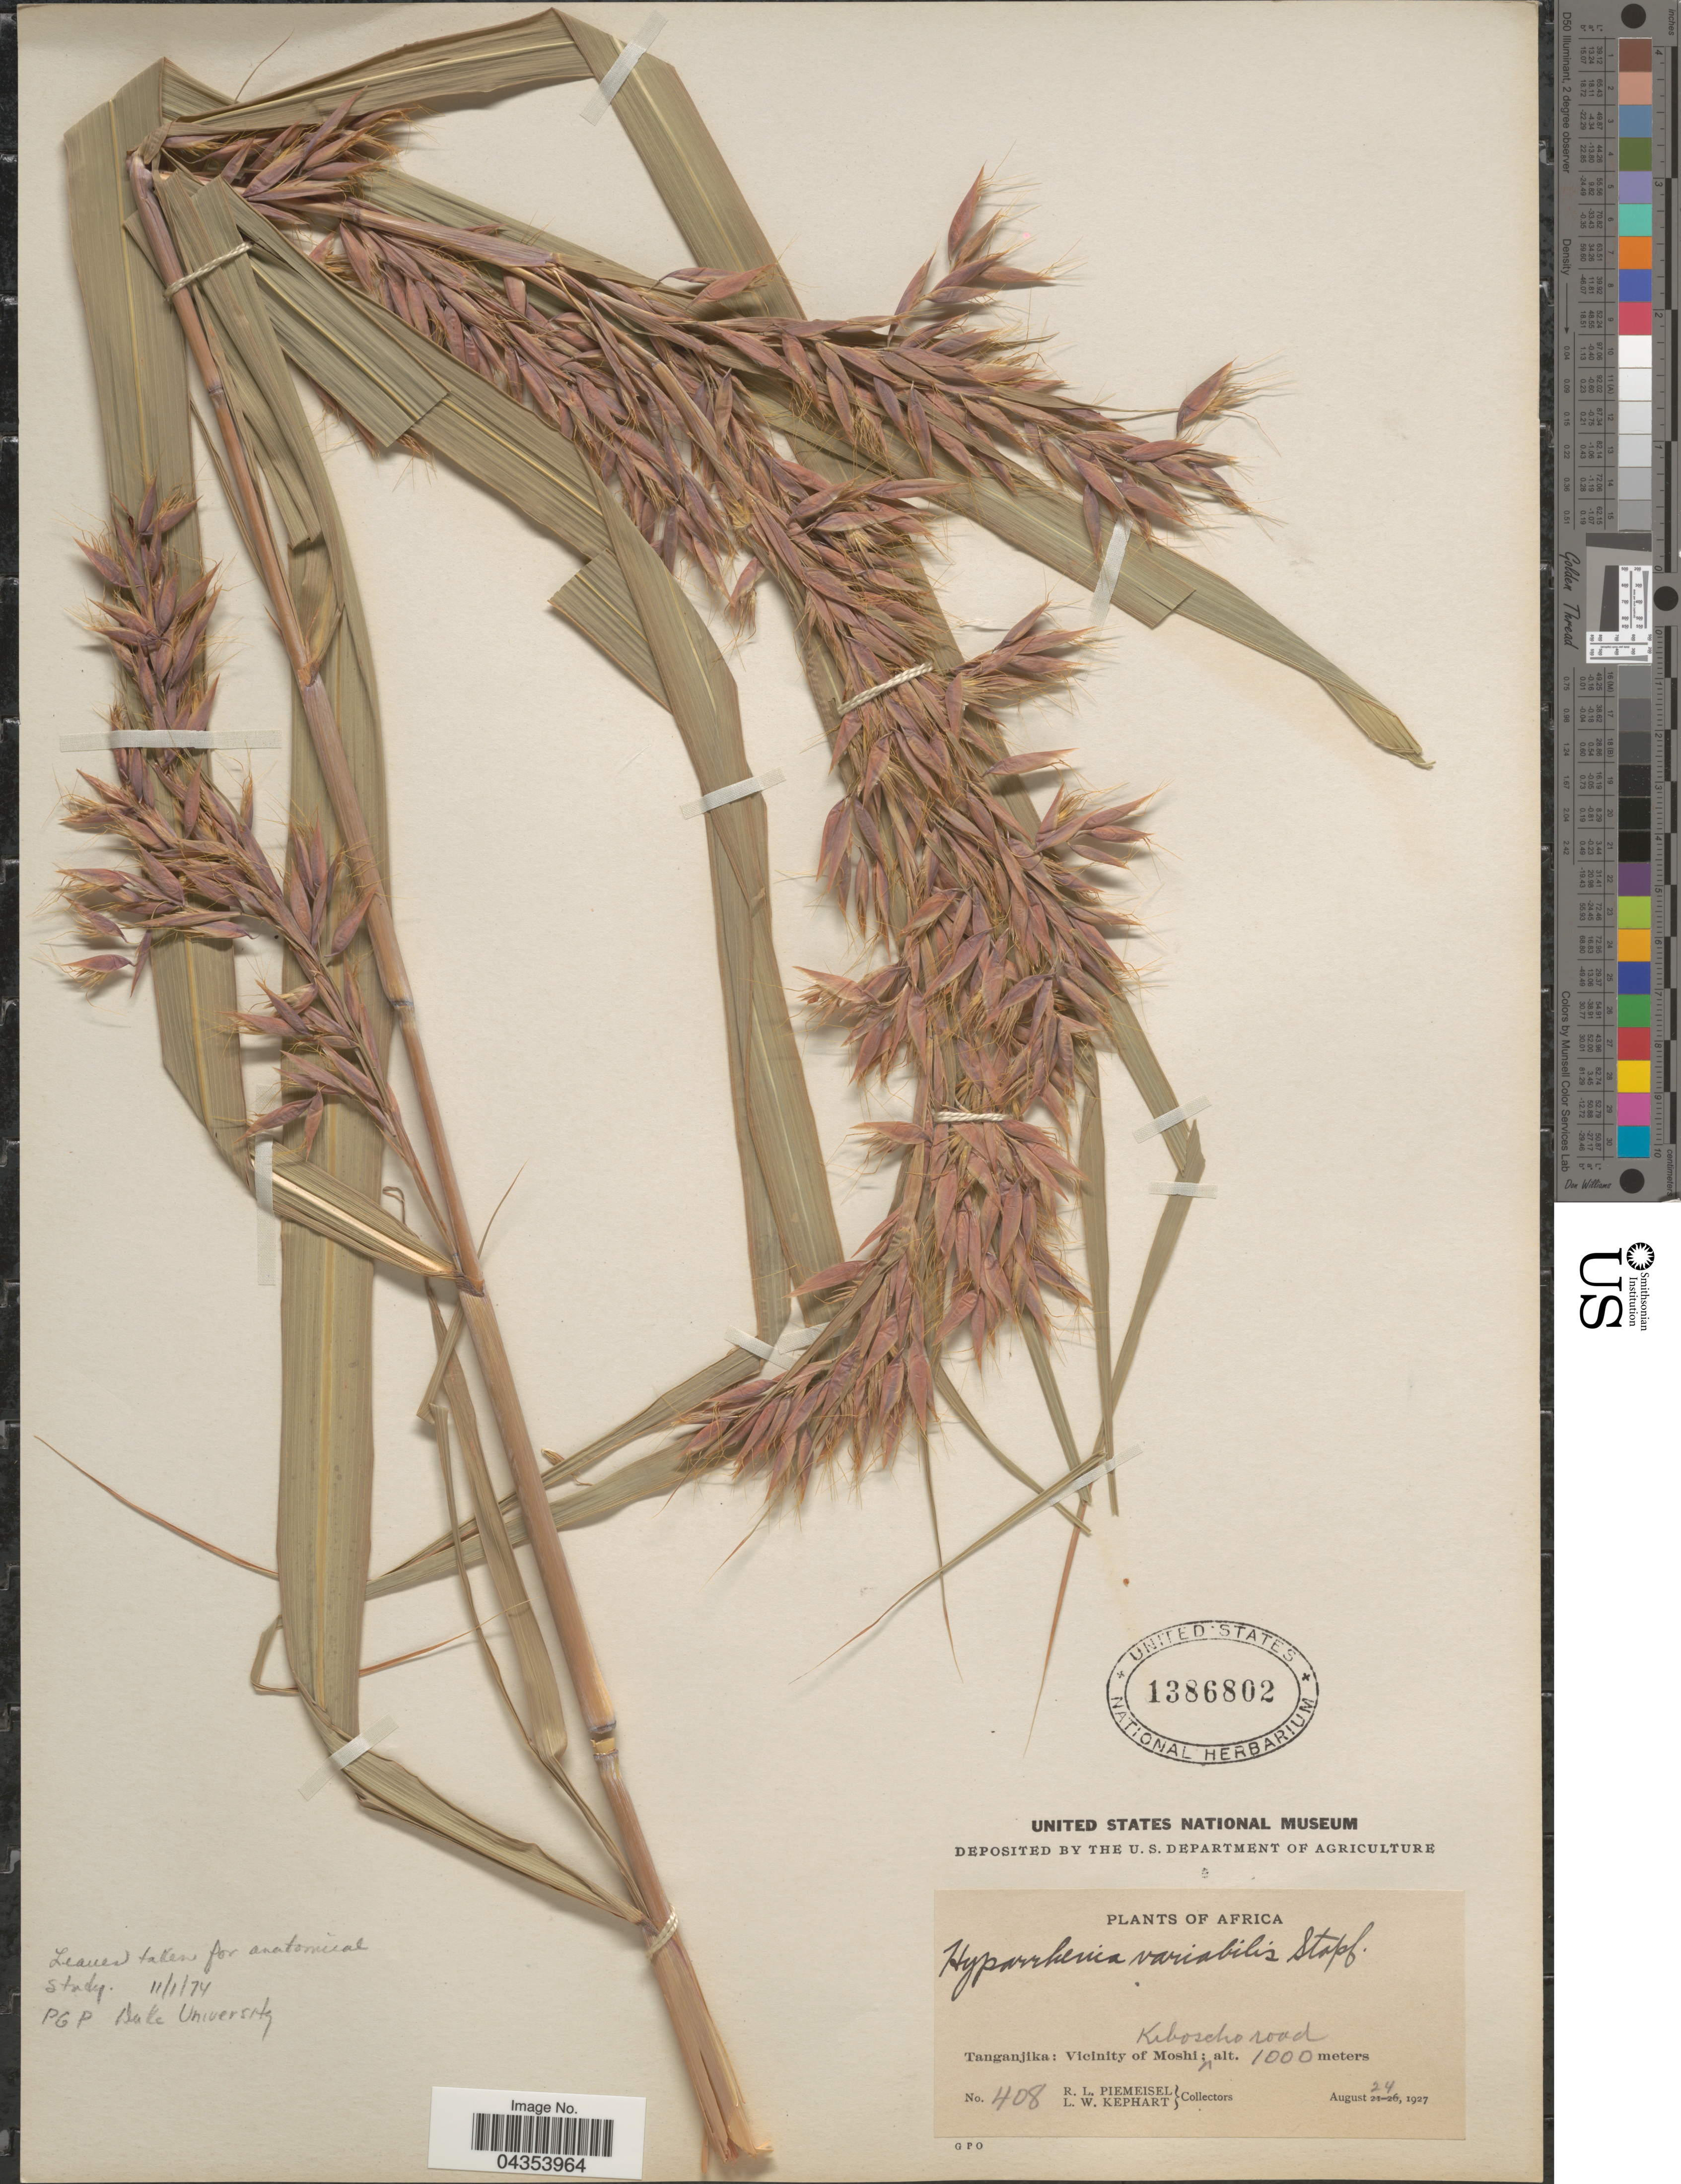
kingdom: Plantae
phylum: Tracheophyta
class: Liliopsida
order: Poales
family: Poaceae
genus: Hyparrhenia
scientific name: Hyparrhenia variabilis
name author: Stapf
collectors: R. L. Piemeisel & L. W. Kephart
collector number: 408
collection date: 1927-08-24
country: Tanzania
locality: Tanganjika: Vicinity of Moshi Kiboscho road.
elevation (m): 1000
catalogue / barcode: US 1386802